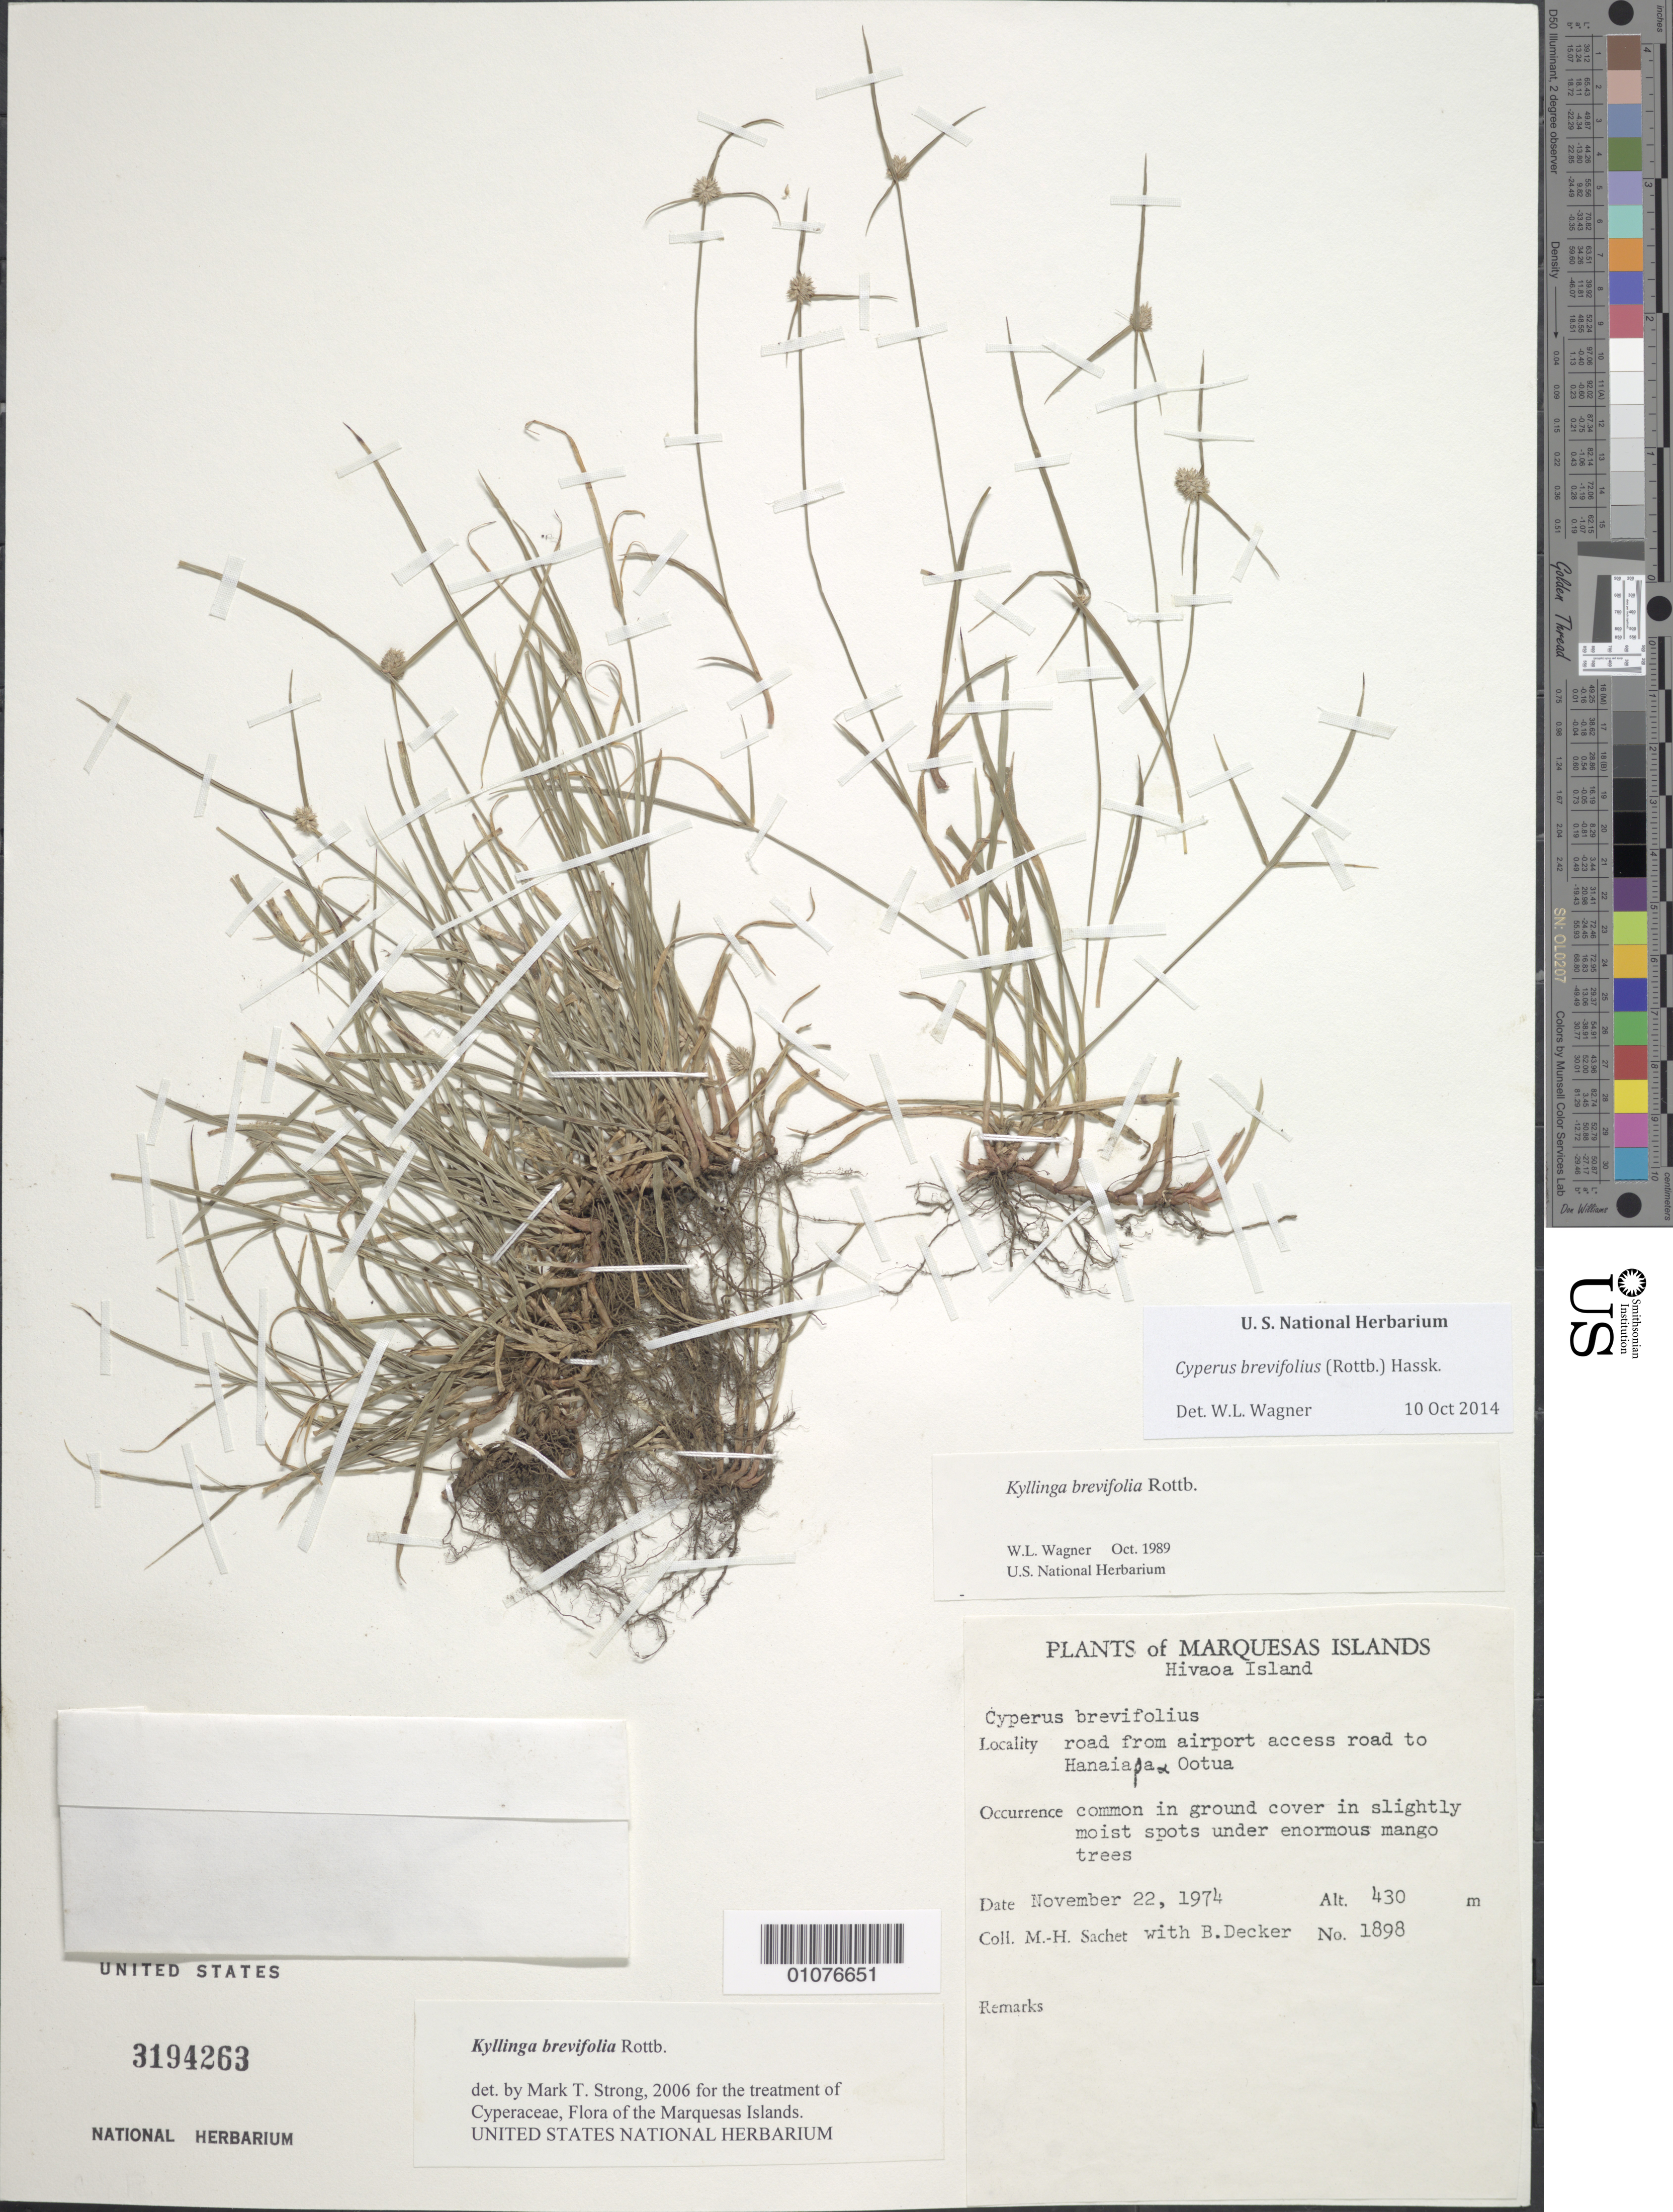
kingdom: Plantae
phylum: Tracheophyta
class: Liliopsida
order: Poales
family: Cyperaceae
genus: Cyperus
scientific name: Cyperus brevifolius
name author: (Rottb.) Hassk.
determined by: Lorence, David H., (PTBG), National Tropical Botanical Garden (UNITED STATES)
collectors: M.-H. Sachet & B. G. Decker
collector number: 1898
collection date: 1974-11-22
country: French Polynesia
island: Hiva Oa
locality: road from airport access road to Hanaipa and Atuona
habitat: Common in slightly moist spots under Mangifera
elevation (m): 430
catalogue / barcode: US 3194263